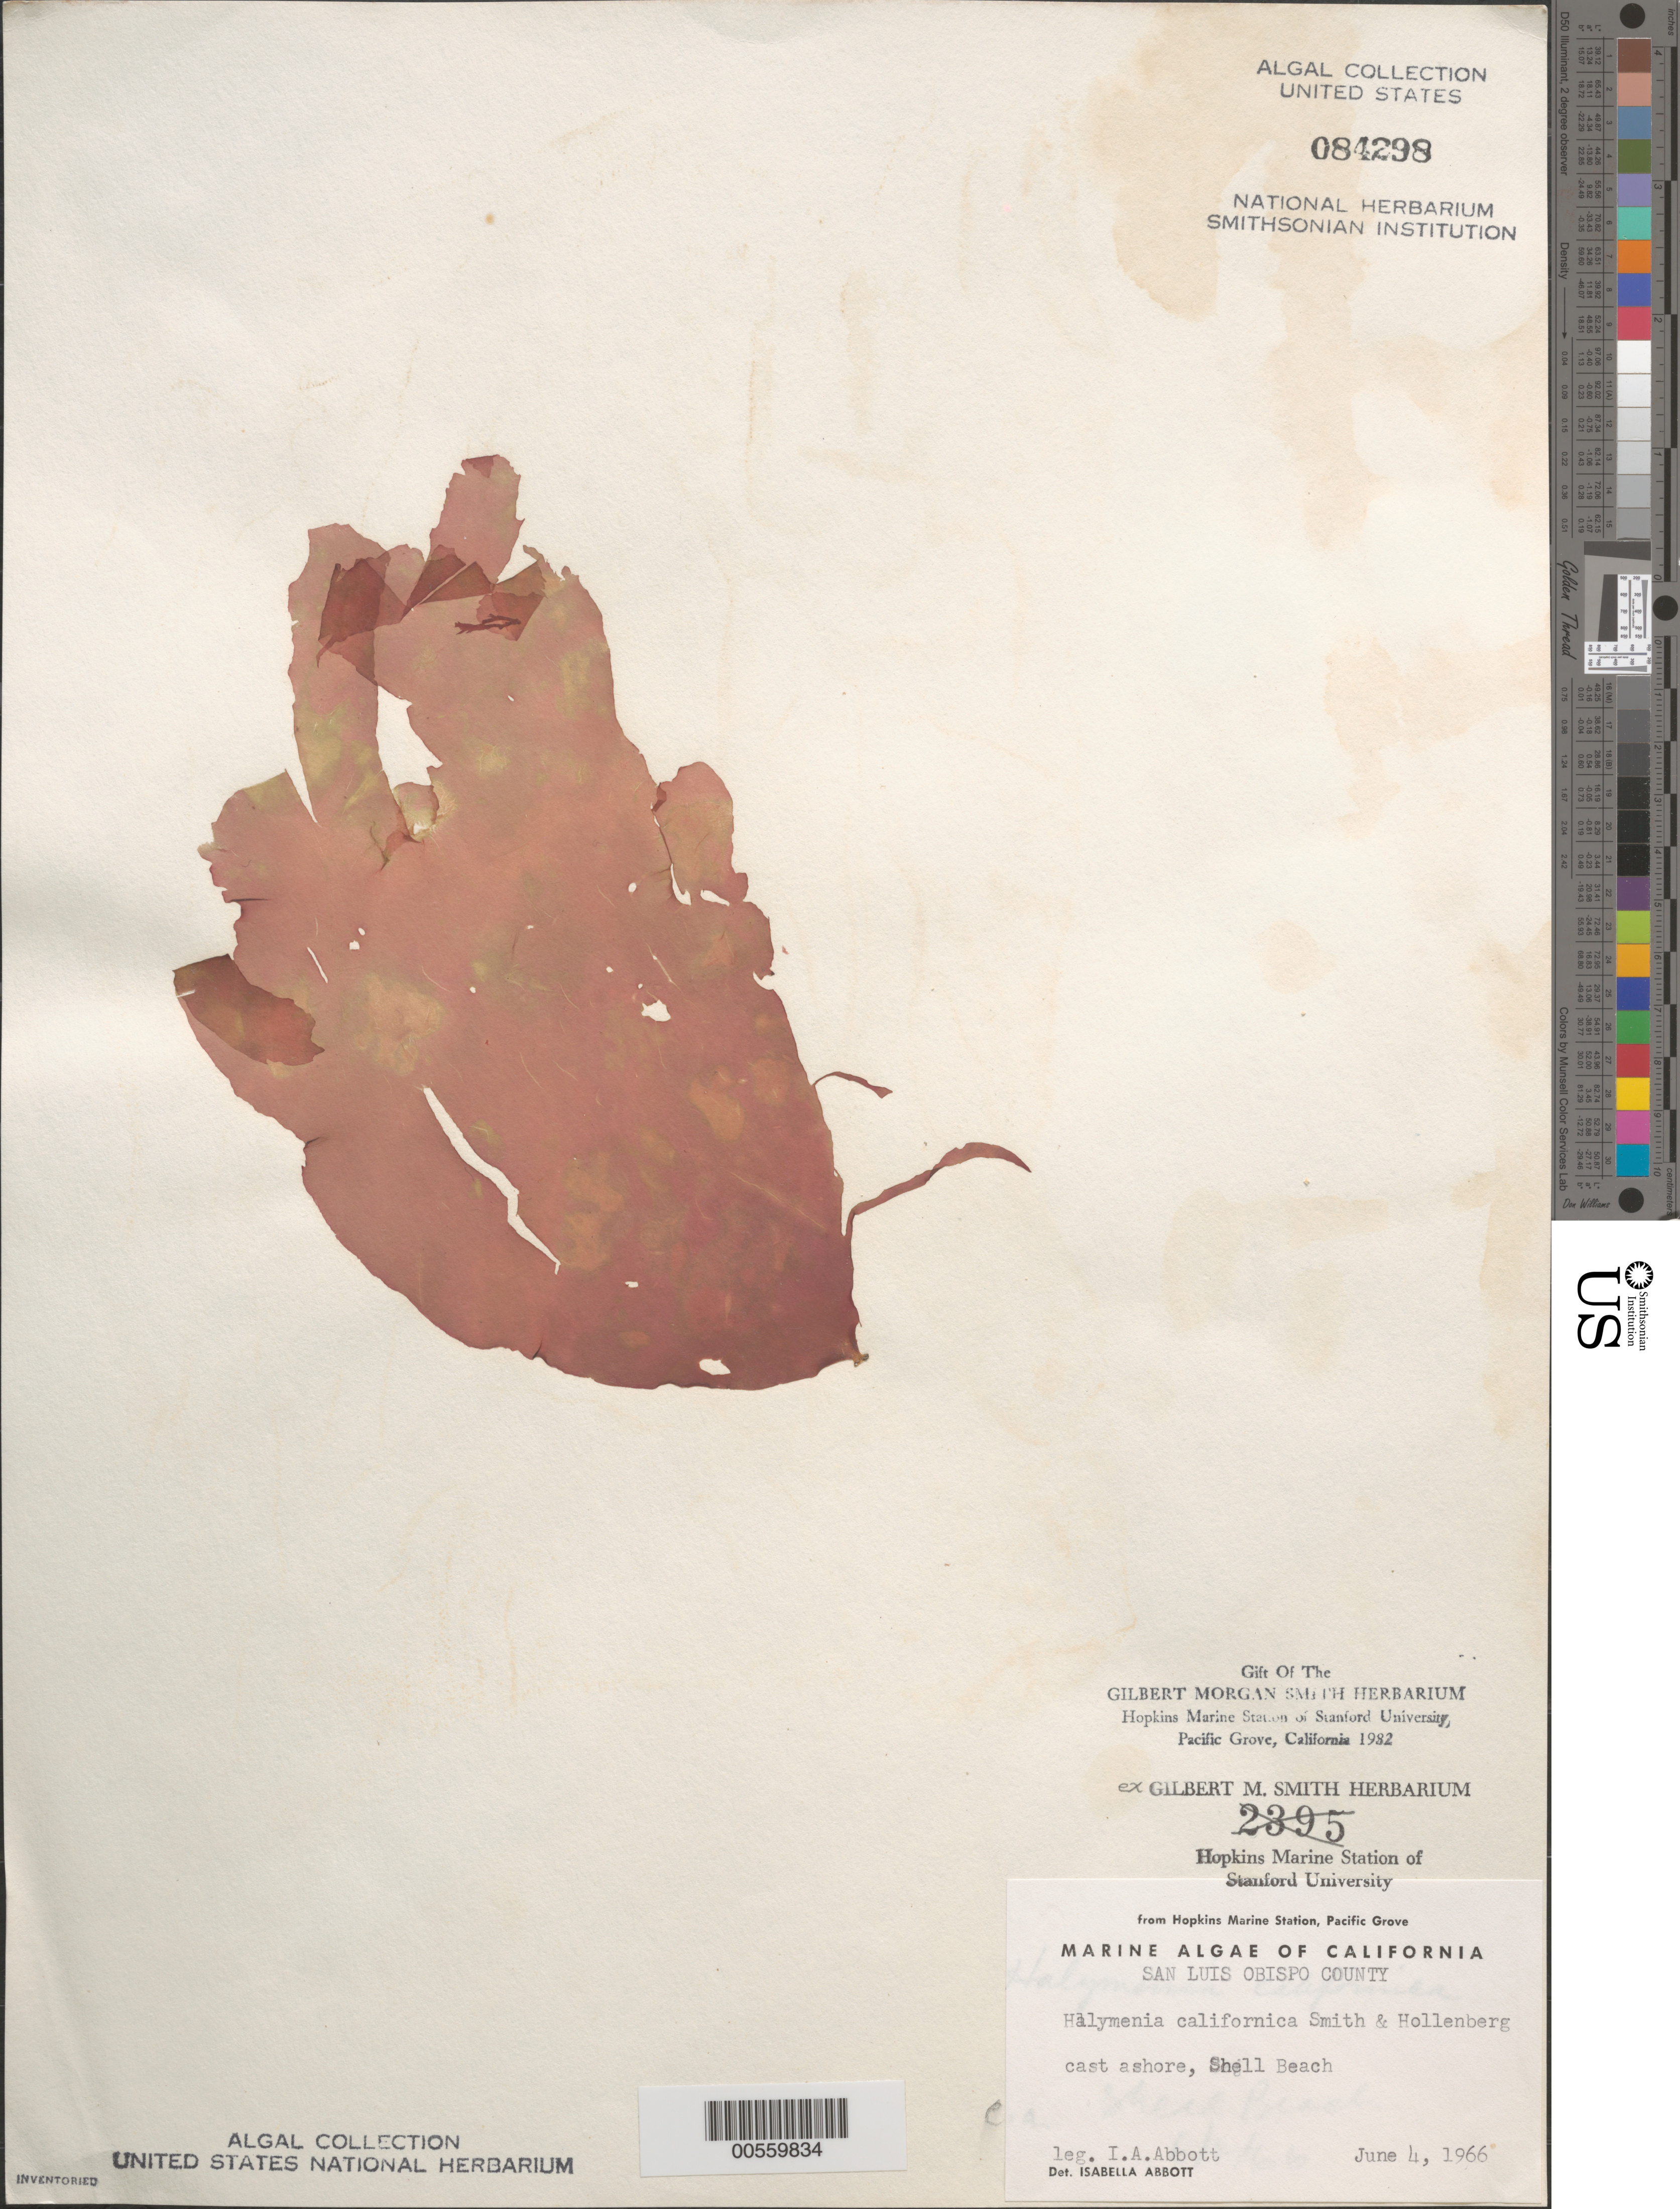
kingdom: Plantae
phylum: Rhodophyta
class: Florideophyceae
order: Halymeniales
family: Halymeniaceae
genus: Halymenia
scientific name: Halymenia californica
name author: G.M. Sm. & Hollenb.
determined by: Abbott, Isabella A.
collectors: I. A. Abbott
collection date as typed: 04 Jun 1966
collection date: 1966-06-04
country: United States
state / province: California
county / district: San Luis Obispo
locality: Shell Beach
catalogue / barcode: US 84298